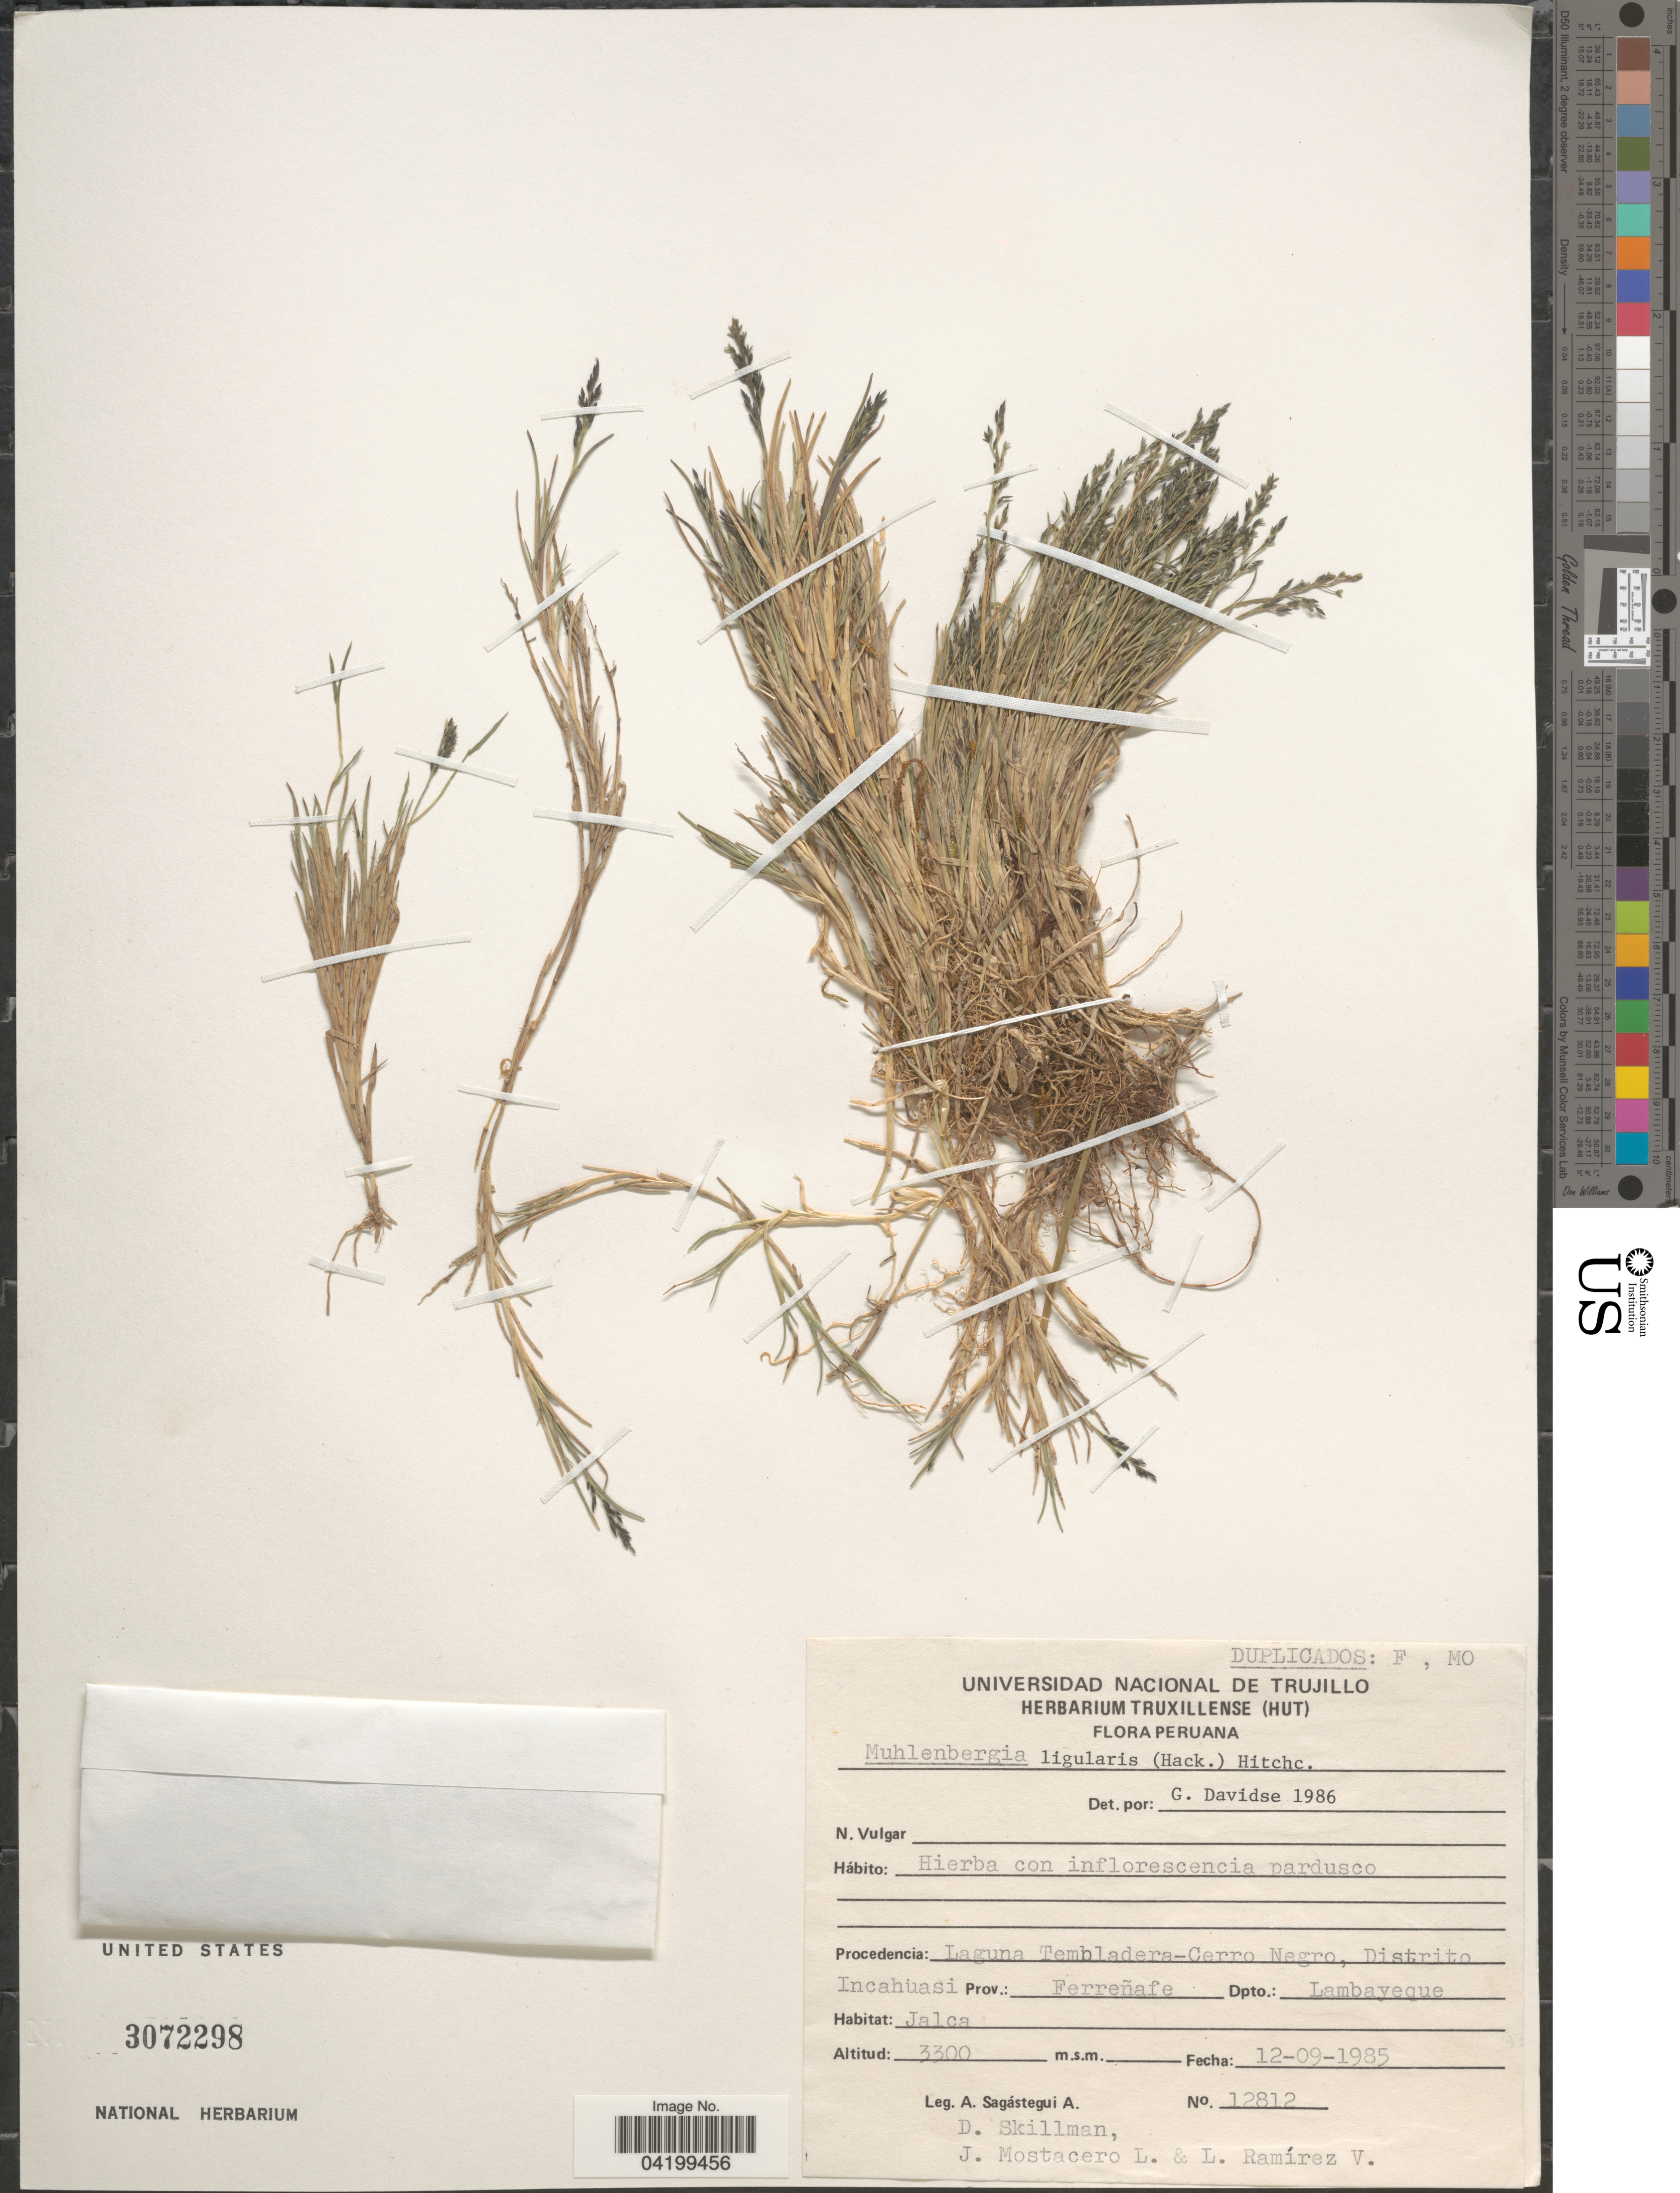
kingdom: Plantae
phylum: Tracheophyta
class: Liliopsida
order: Poales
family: Poaceae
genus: Muhlenbergia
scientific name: Muhlenbergia ligularis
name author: (Hack.) Hitchc.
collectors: A. Sagástegui A., D. Skillman, J. Mostacero L. & L. Ramirez V.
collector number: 12812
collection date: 1985-09-12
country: Peru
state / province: Lambayeque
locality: Laguna Tembladera-Cerro Negro, Distrito Incahuasi. Prov.: Ferreñafe. Dpto.: Lambayeque. Jalca.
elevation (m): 3300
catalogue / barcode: US 3072298